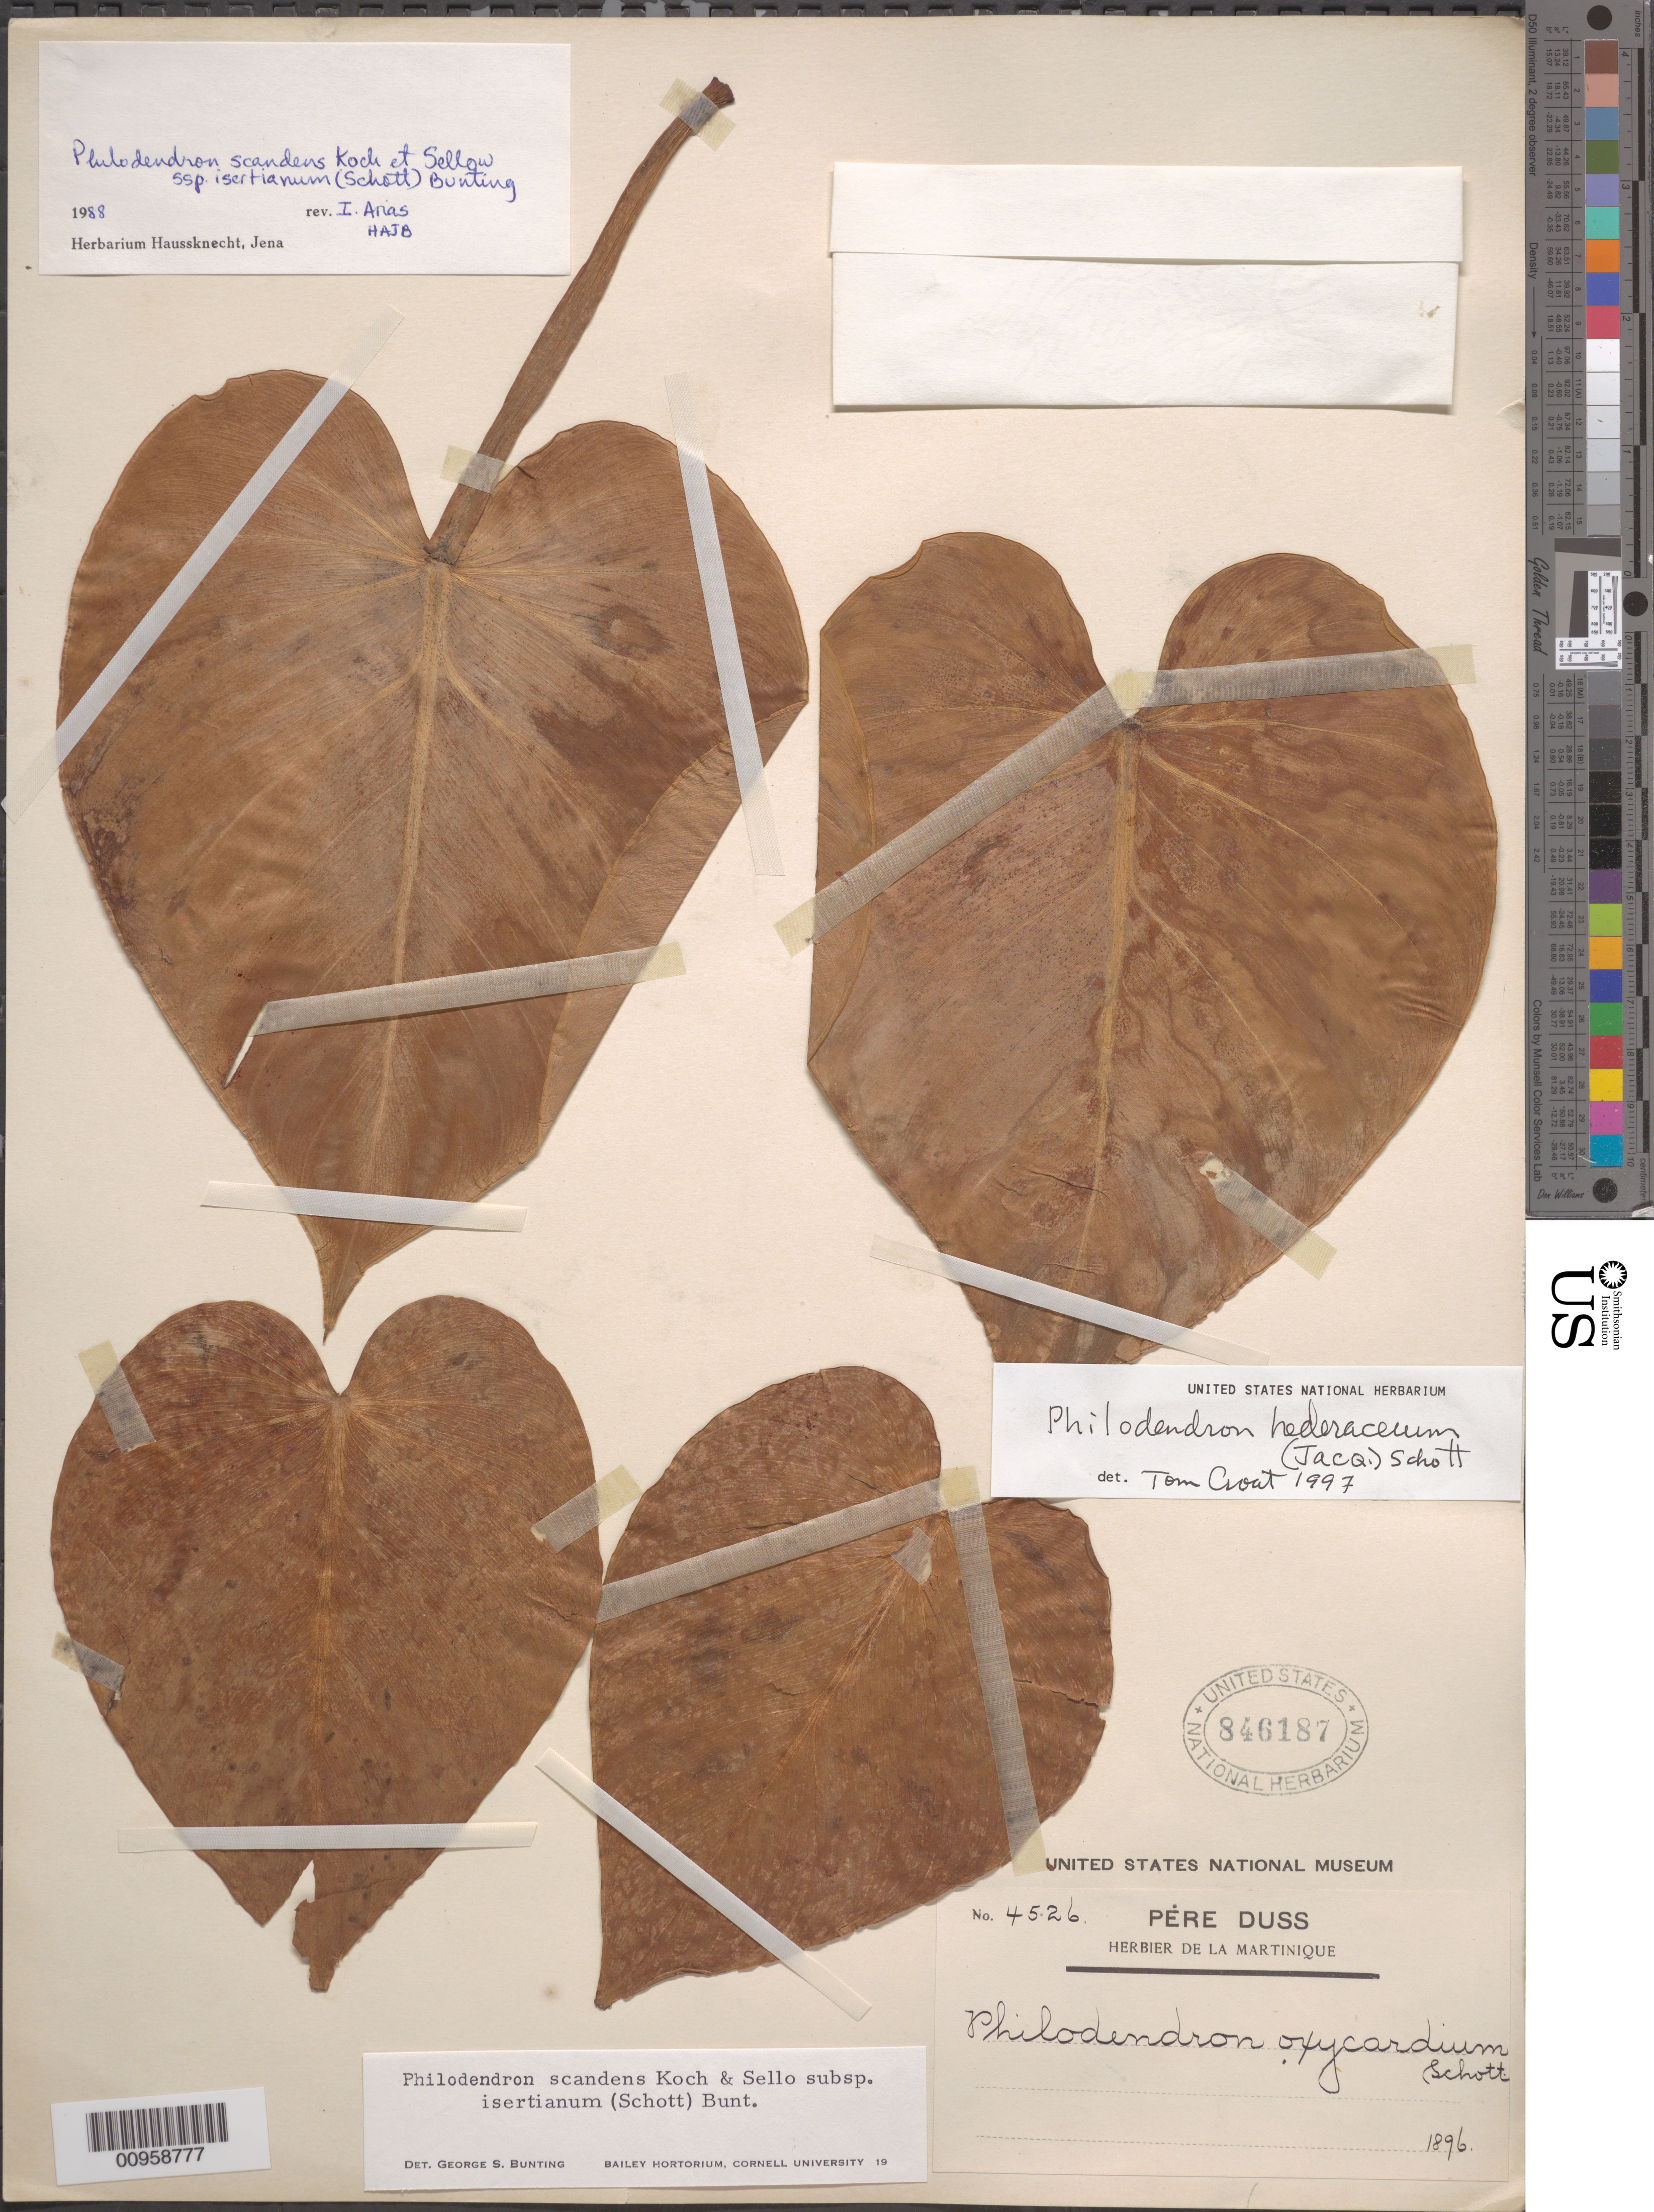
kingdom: Plantae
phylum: Tracheophyta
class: Liliopsida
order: Alismatales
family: Araceae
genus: Philodendron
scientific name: Philodendron hederaceum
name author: (Jacq.) Schott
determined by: Croat, Thomas B., Missouri Botanical Garden (MO)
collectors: Père Duss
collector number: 4526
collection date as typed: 1896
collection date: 1896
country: Martinique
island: Martinique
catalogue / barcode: US 846187